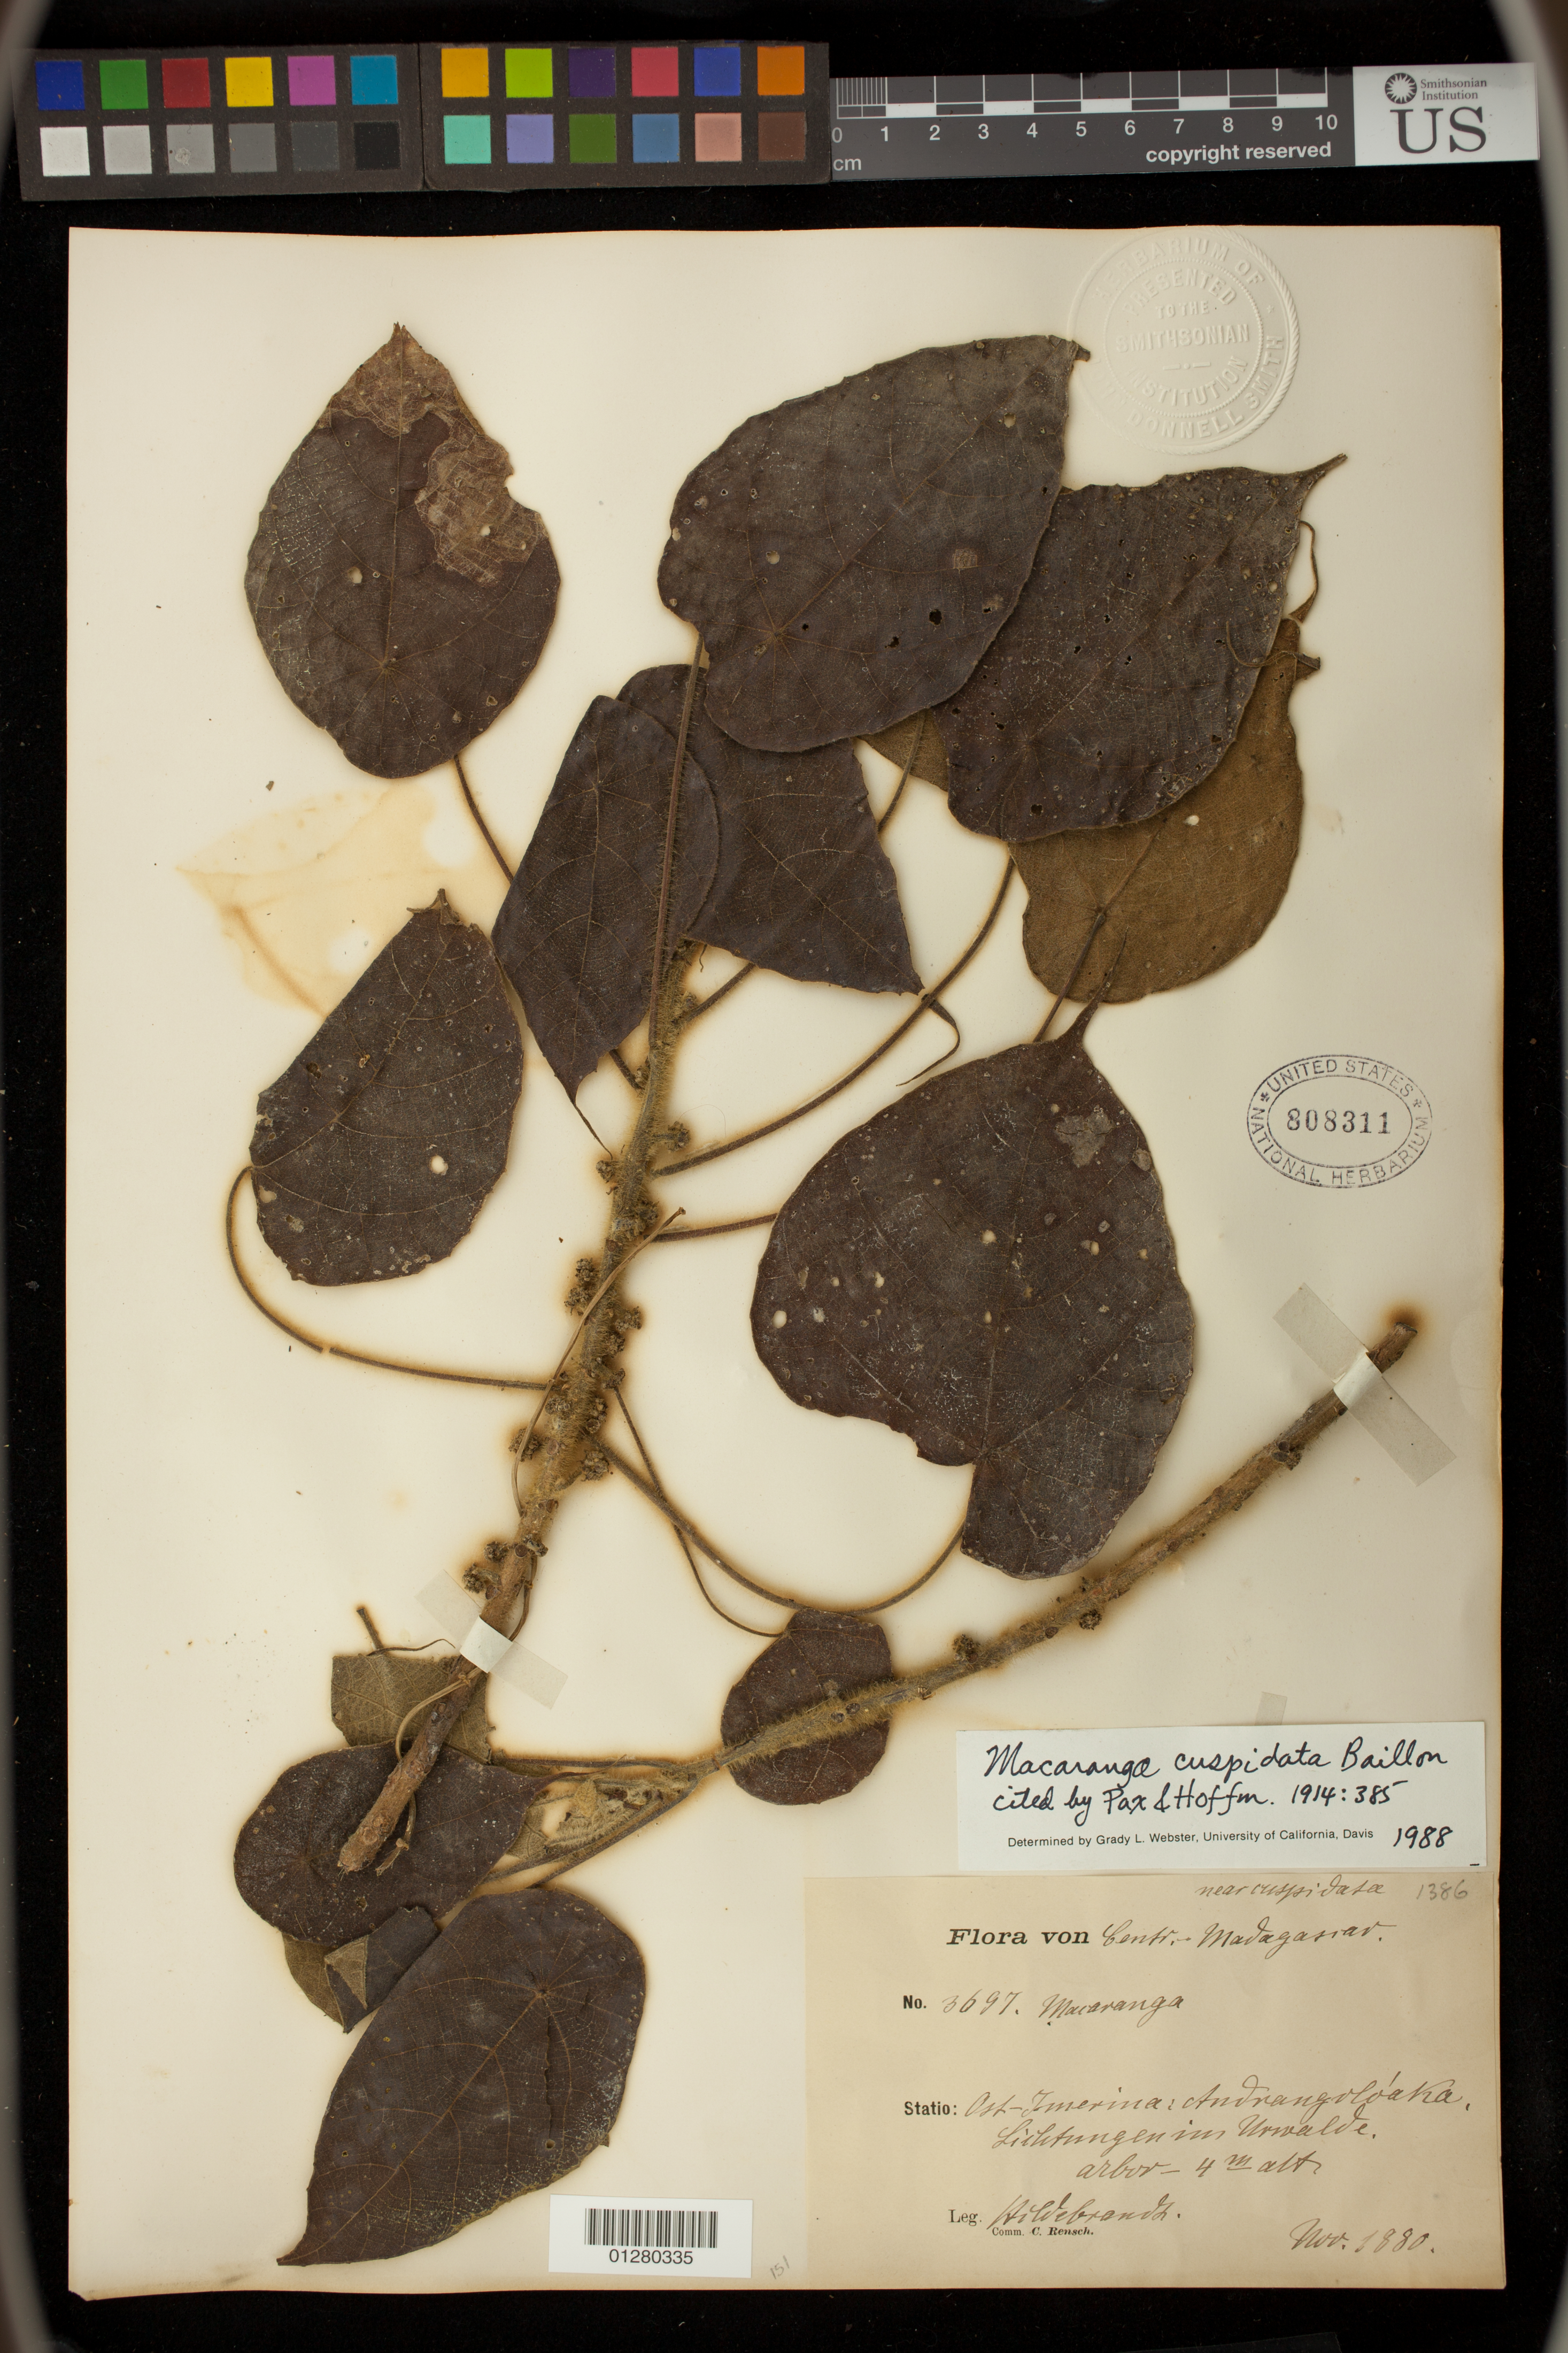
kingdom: Plantae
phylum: Tracheophyta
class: Magnoliopsida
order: Malpighiales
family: Euphorbiaceae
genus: Macaranga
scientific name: Macaranga cuspidata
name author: Boivin ex Baill.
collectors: J. Hildebrandt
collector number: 3697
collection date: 1880-11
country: Madagascar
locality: Ost-Imerina, Andrangolaoka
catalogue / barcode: US 808311